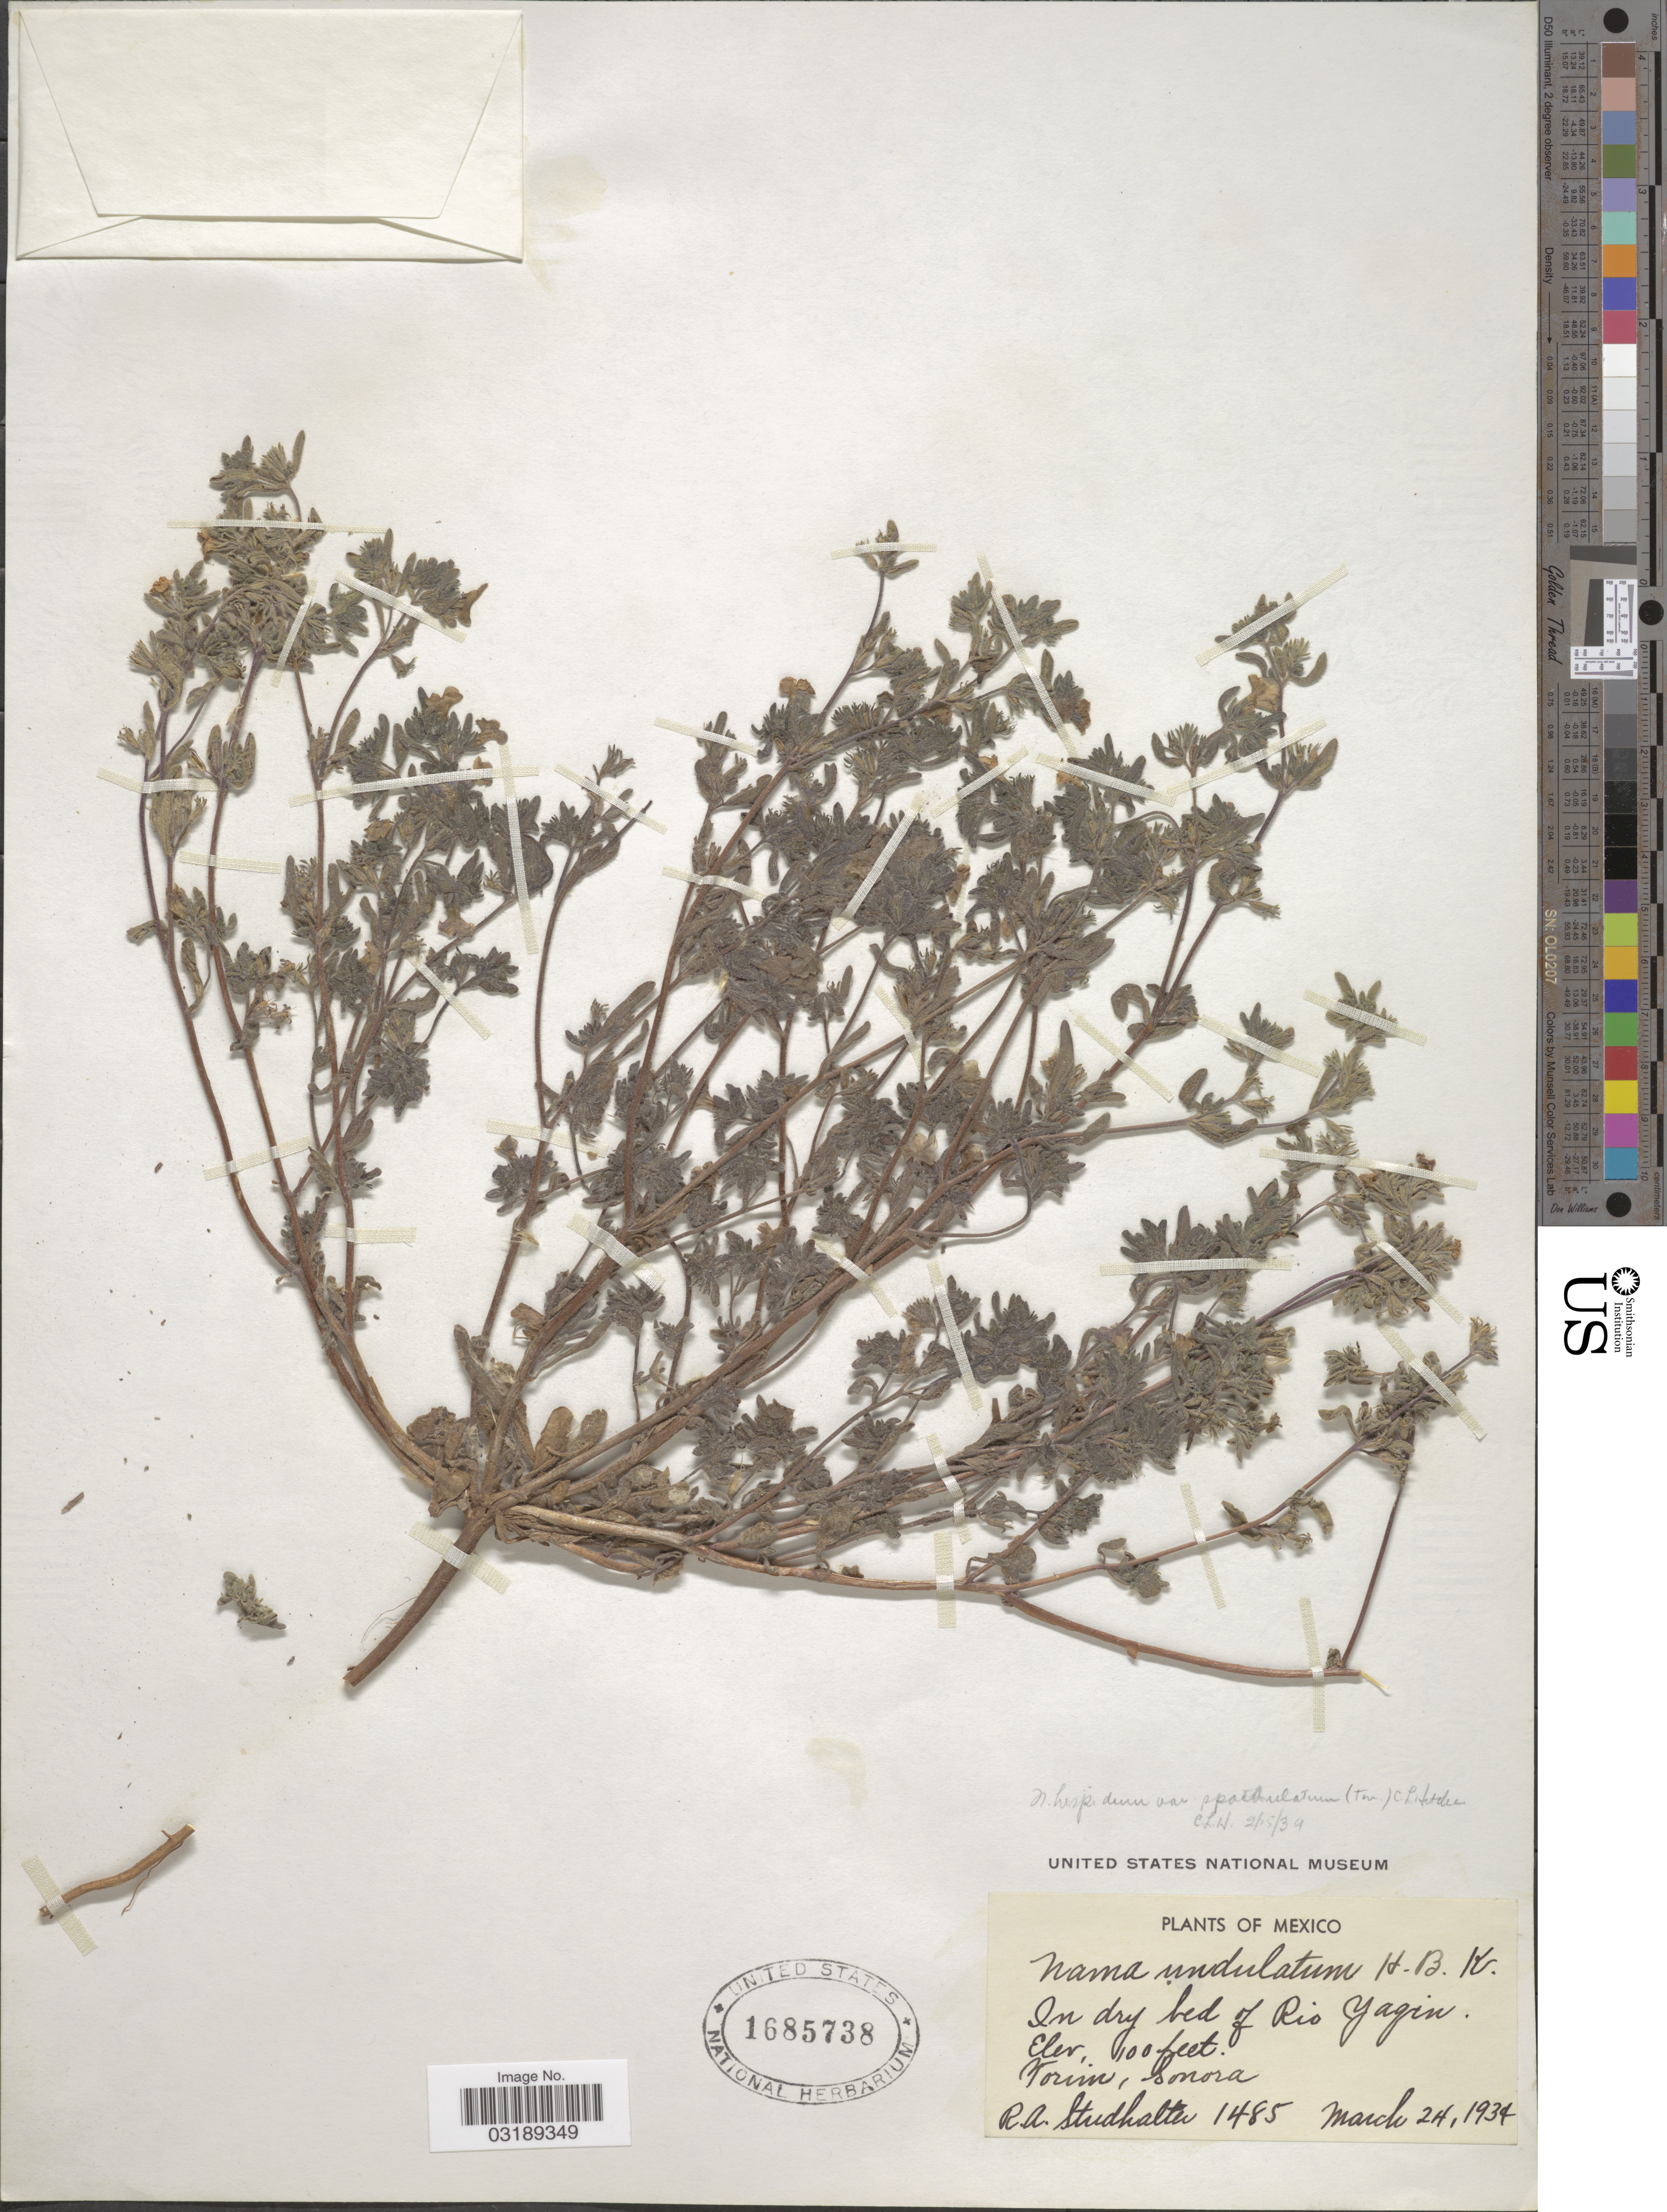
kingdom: Plantae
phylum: Tracheophyta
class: Magnoliopsida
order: Boraginales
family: Namaceae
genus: Nama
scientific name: Nama hispida var. spathulatum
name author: (Torr.) C.L. Hitchc.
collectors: R. Studhalter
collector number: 1485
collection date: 1934-03-24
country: Mexico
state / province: Sonora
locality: In dry bed of Rio Yagin. Torim.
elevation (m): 30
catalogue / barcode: US 1685738